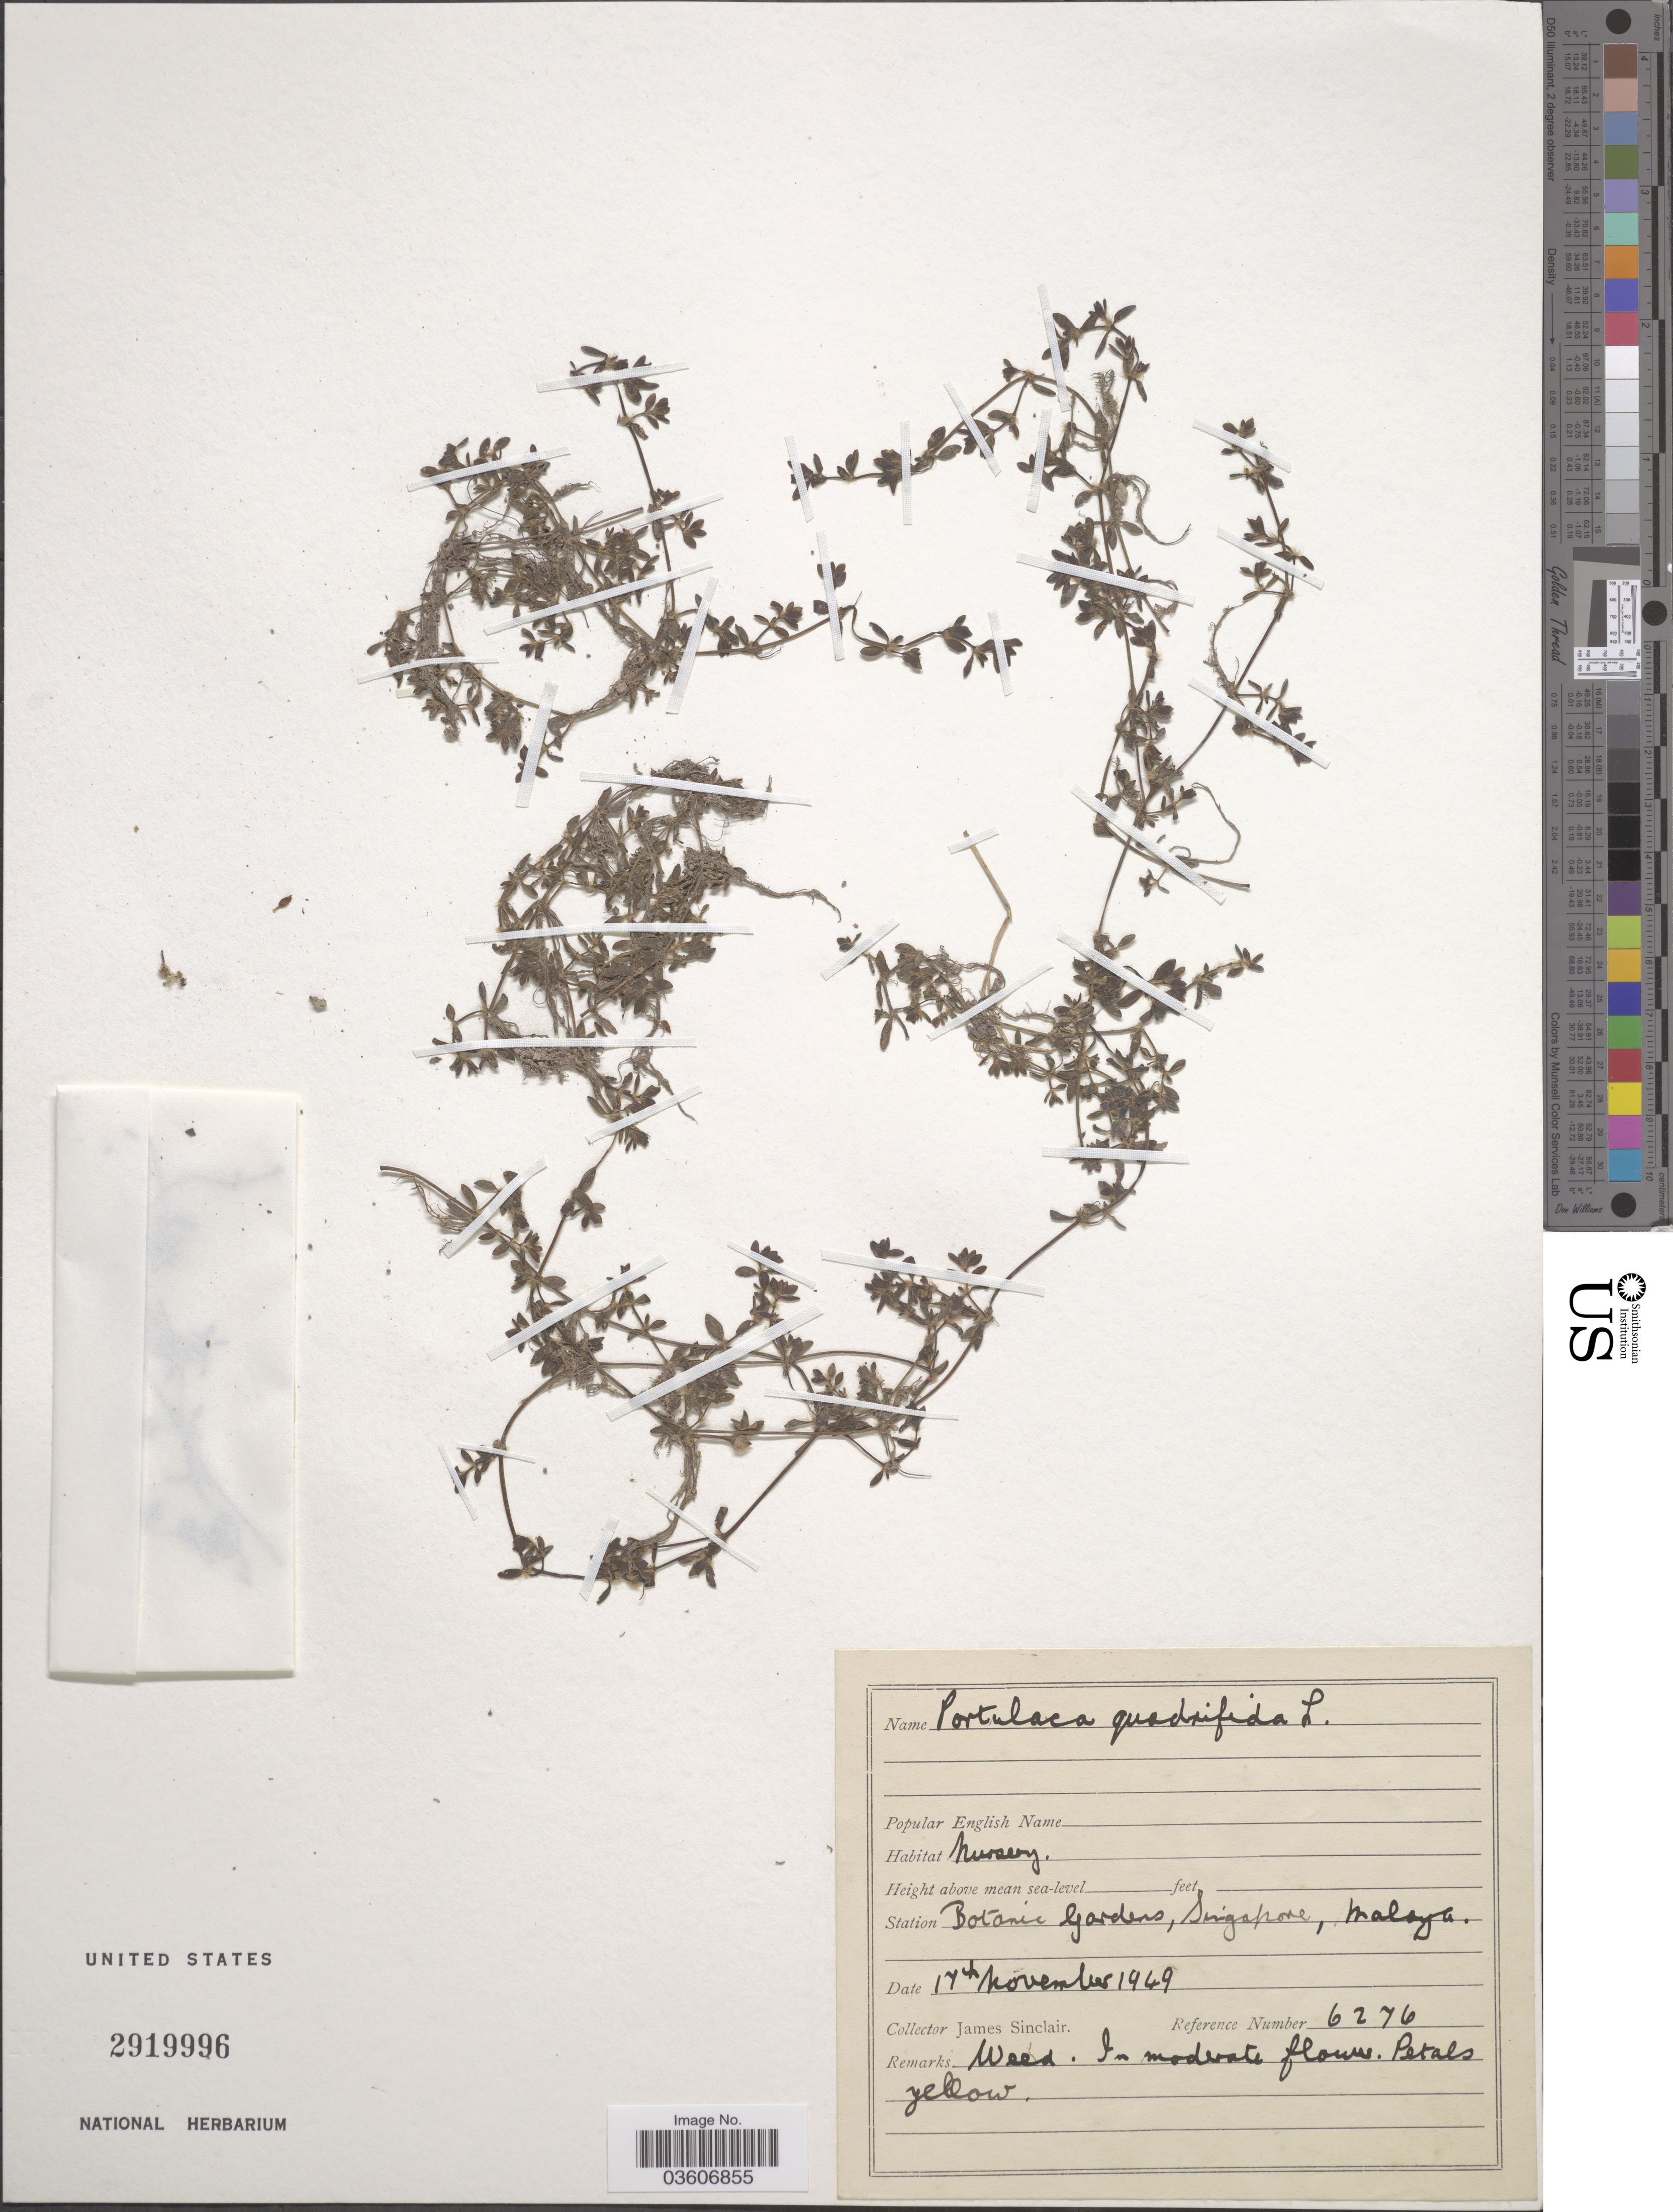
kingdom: Plantae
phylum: Tracheophyta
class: Magnoliopsida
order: Caryophyllales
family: Portulacaceae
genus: Portulaca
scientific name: Portulaca quadrifida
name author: L.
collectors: J. Sinclair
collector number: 6276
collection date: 1949-11-17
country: Singapore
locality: Station Botanic Gardens, Malaya.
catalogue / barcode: US 2919996